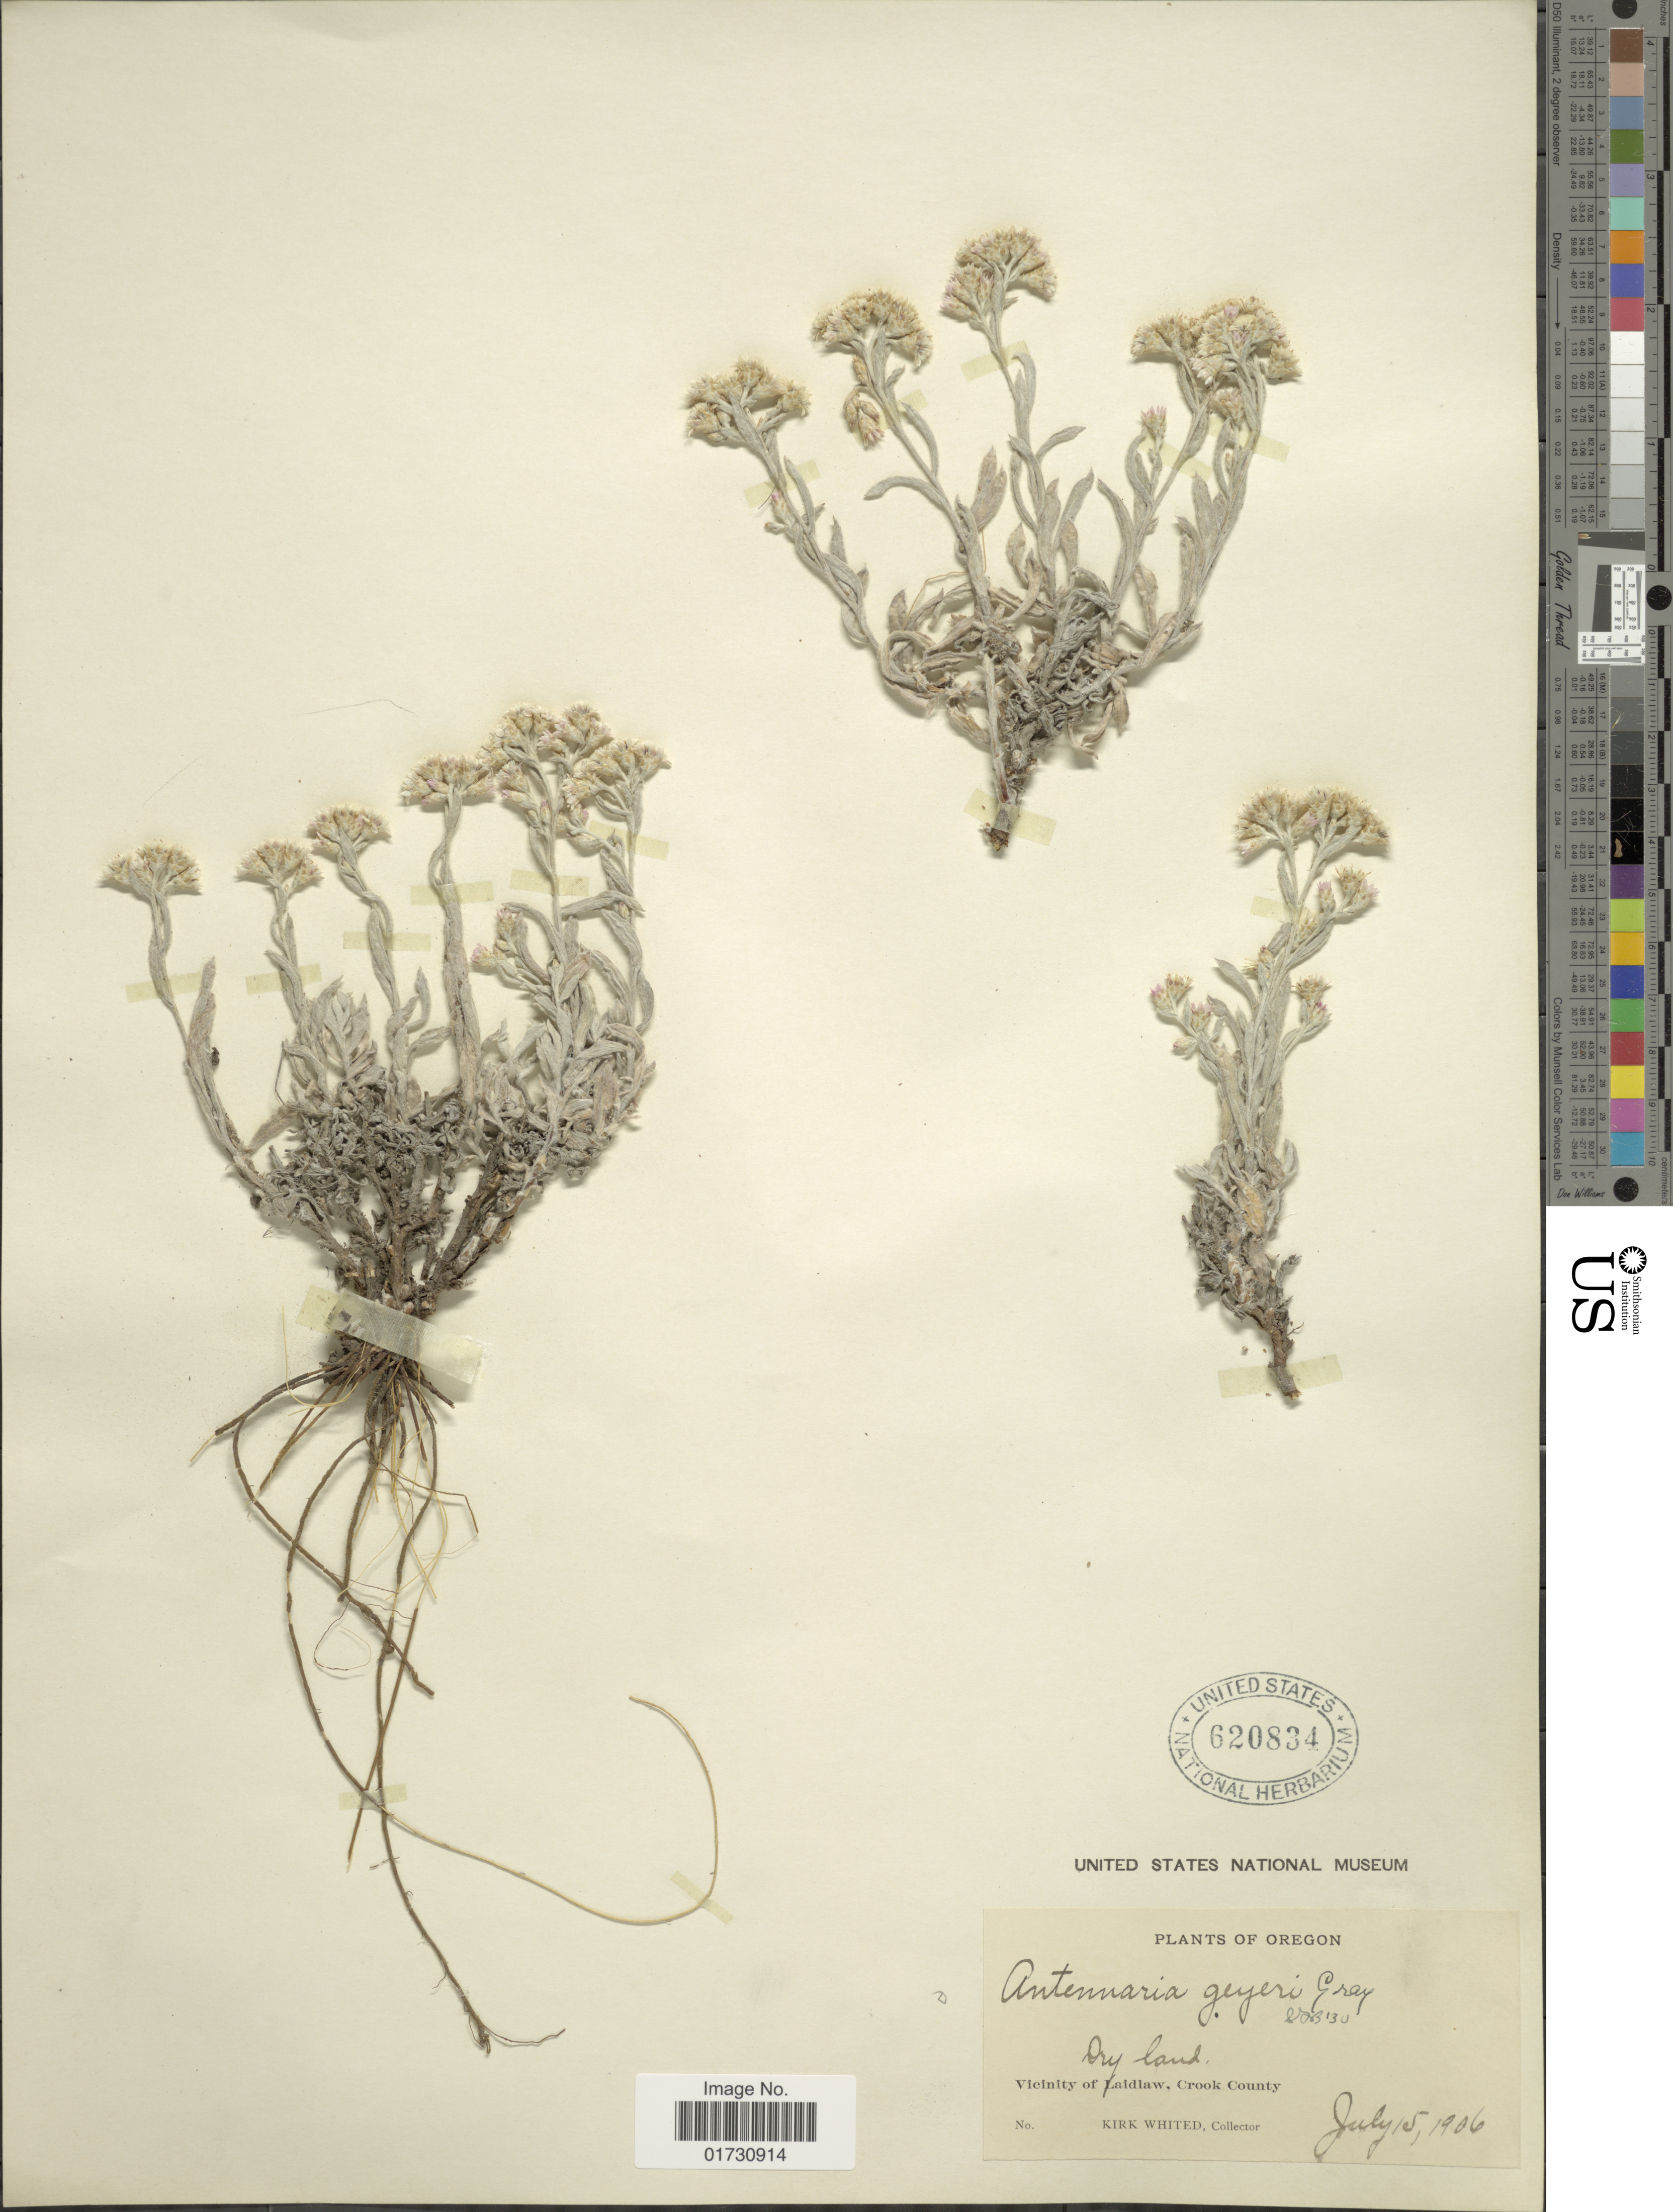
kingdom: Plantae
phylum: Tracheophyta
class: Magnoliopsida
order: Asterales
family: Asteraceae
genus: Antennaria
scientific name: Antennaria geyeri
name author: A. Gray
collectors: K. Whited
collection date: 1906-07-15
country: United States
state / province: Oregon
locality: Vicinity of Laidlaw, Crook County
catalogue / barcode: US 620834